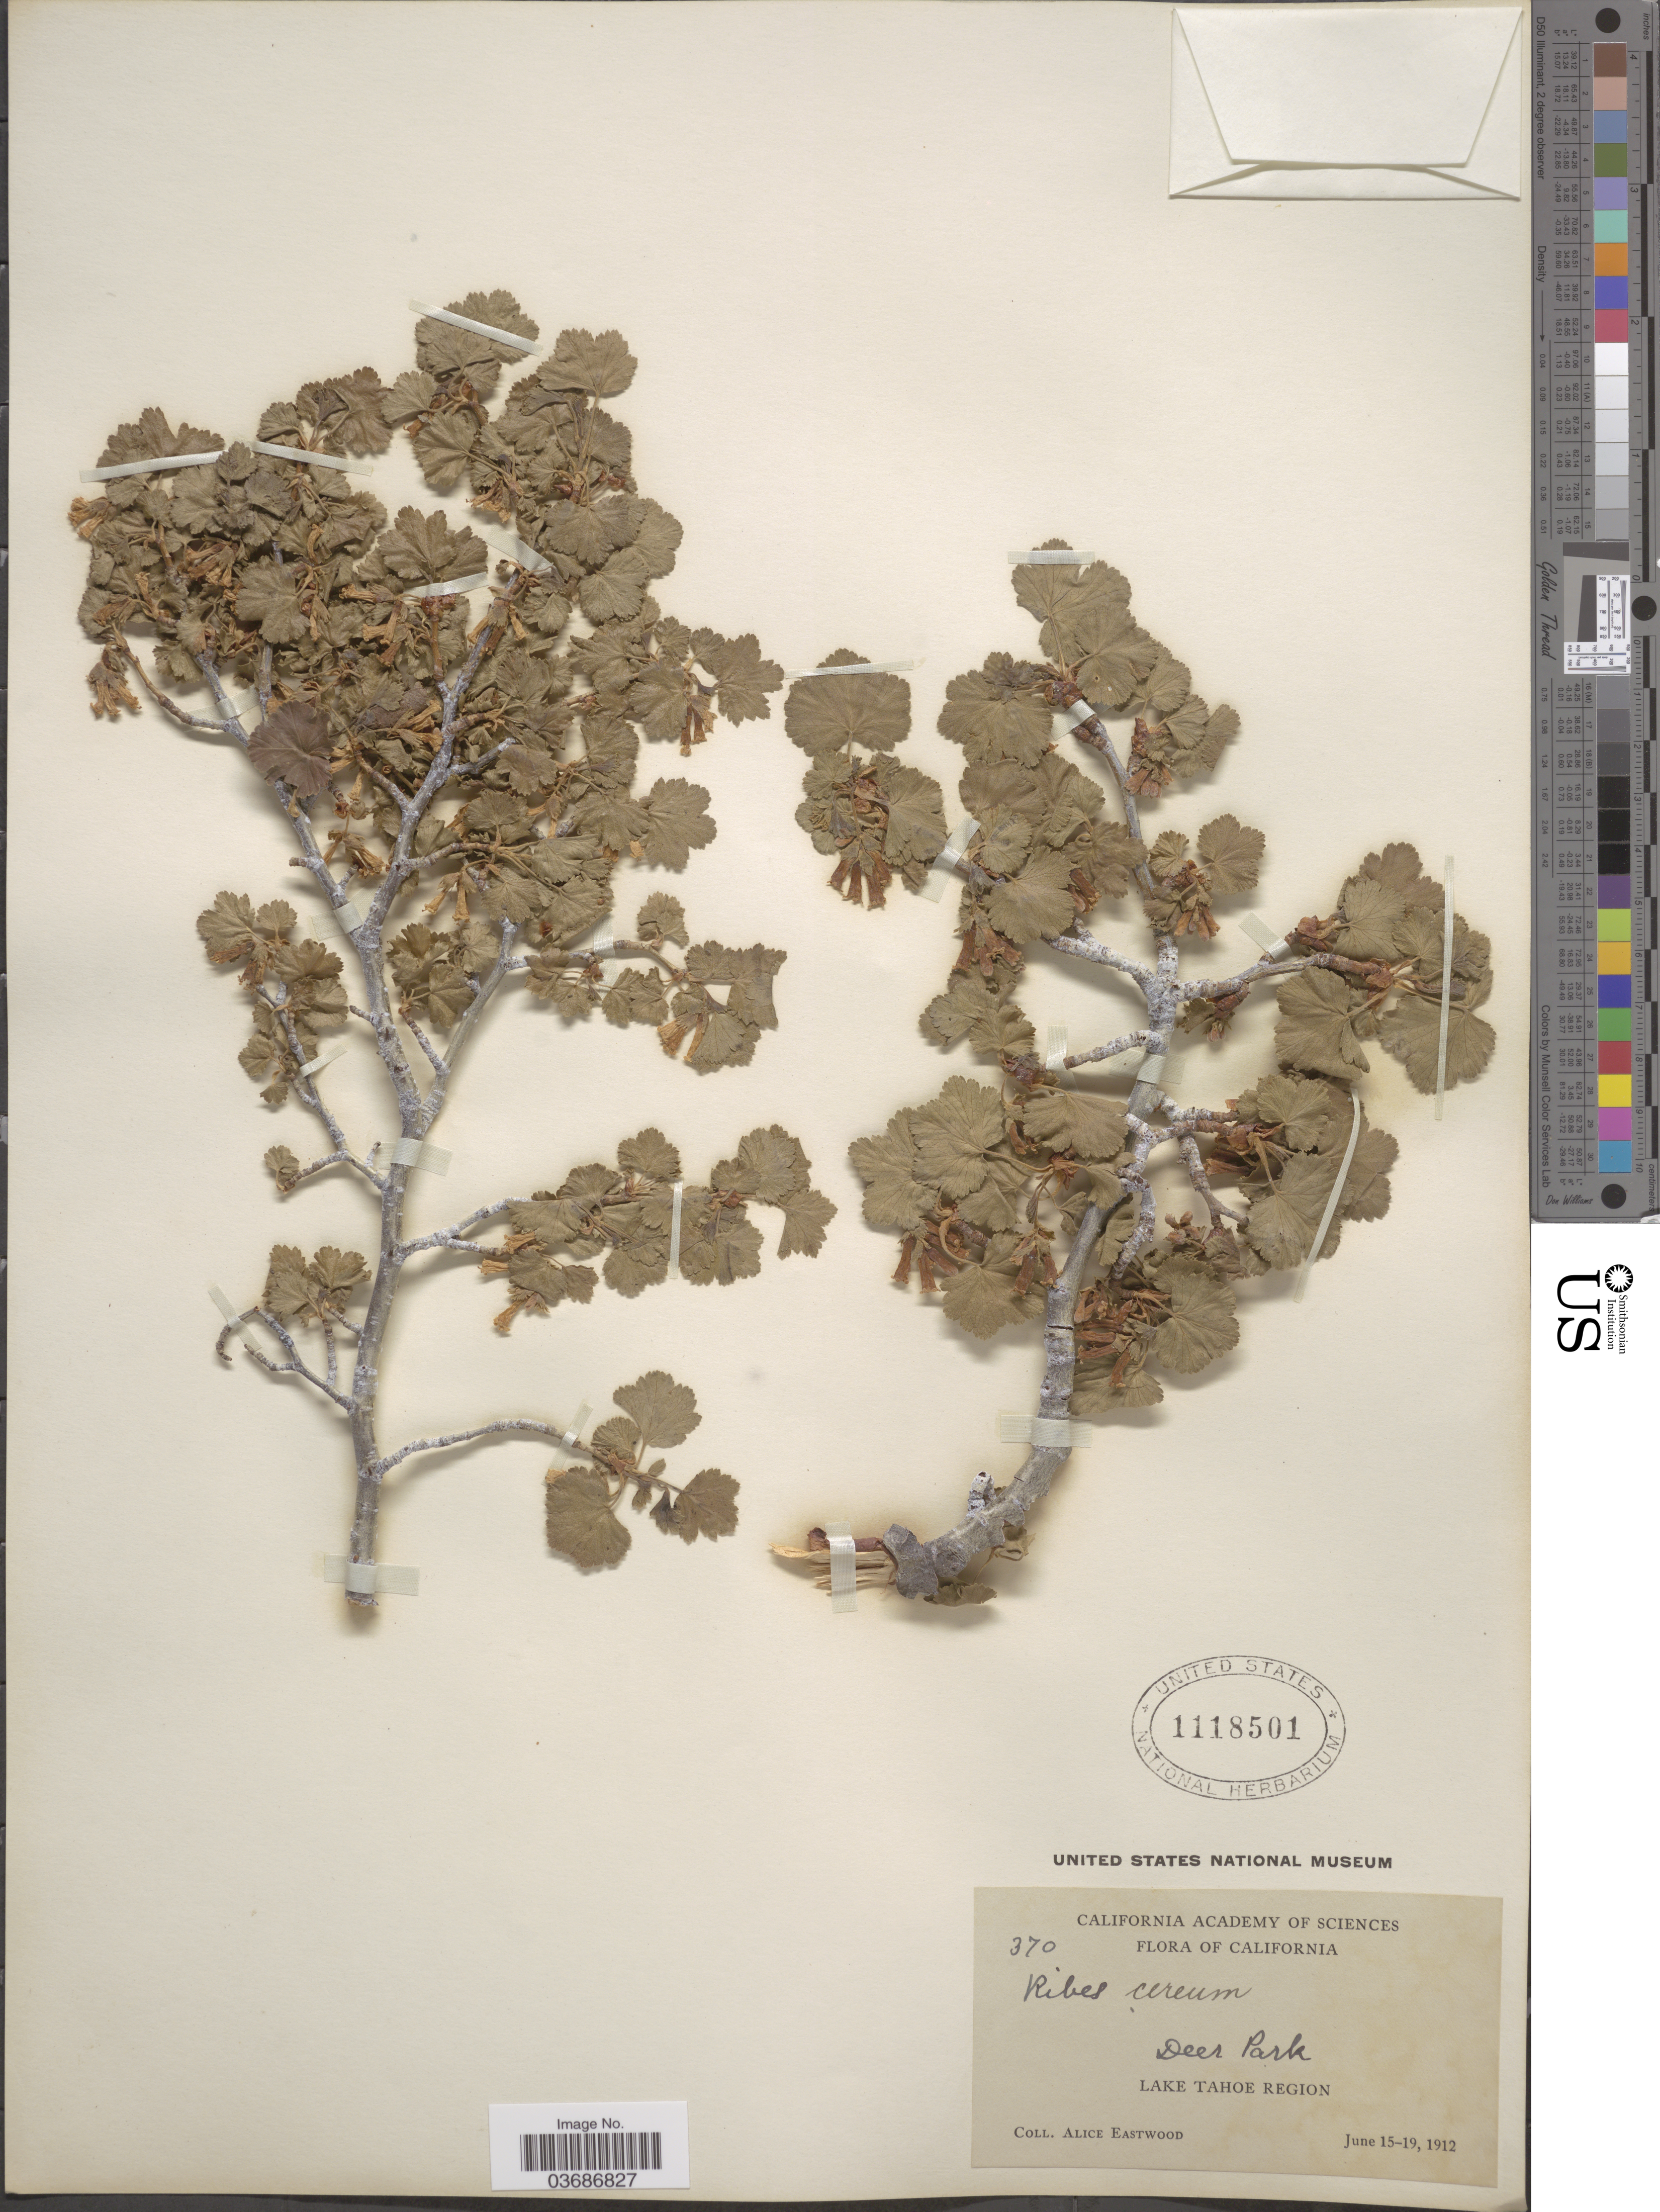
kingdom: Plantae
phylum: Tracheophyta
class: Magnoliopsida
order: Saxifragales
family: Grossulariaceae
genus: Ribes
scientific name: Ribes cereum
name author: Douglas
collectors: A. Eastwood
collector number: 370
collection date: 1912-06-15/1912-06-19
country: United States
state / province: California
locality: Deer Park. Lake Tahoe Region.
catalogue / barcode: US 1118501